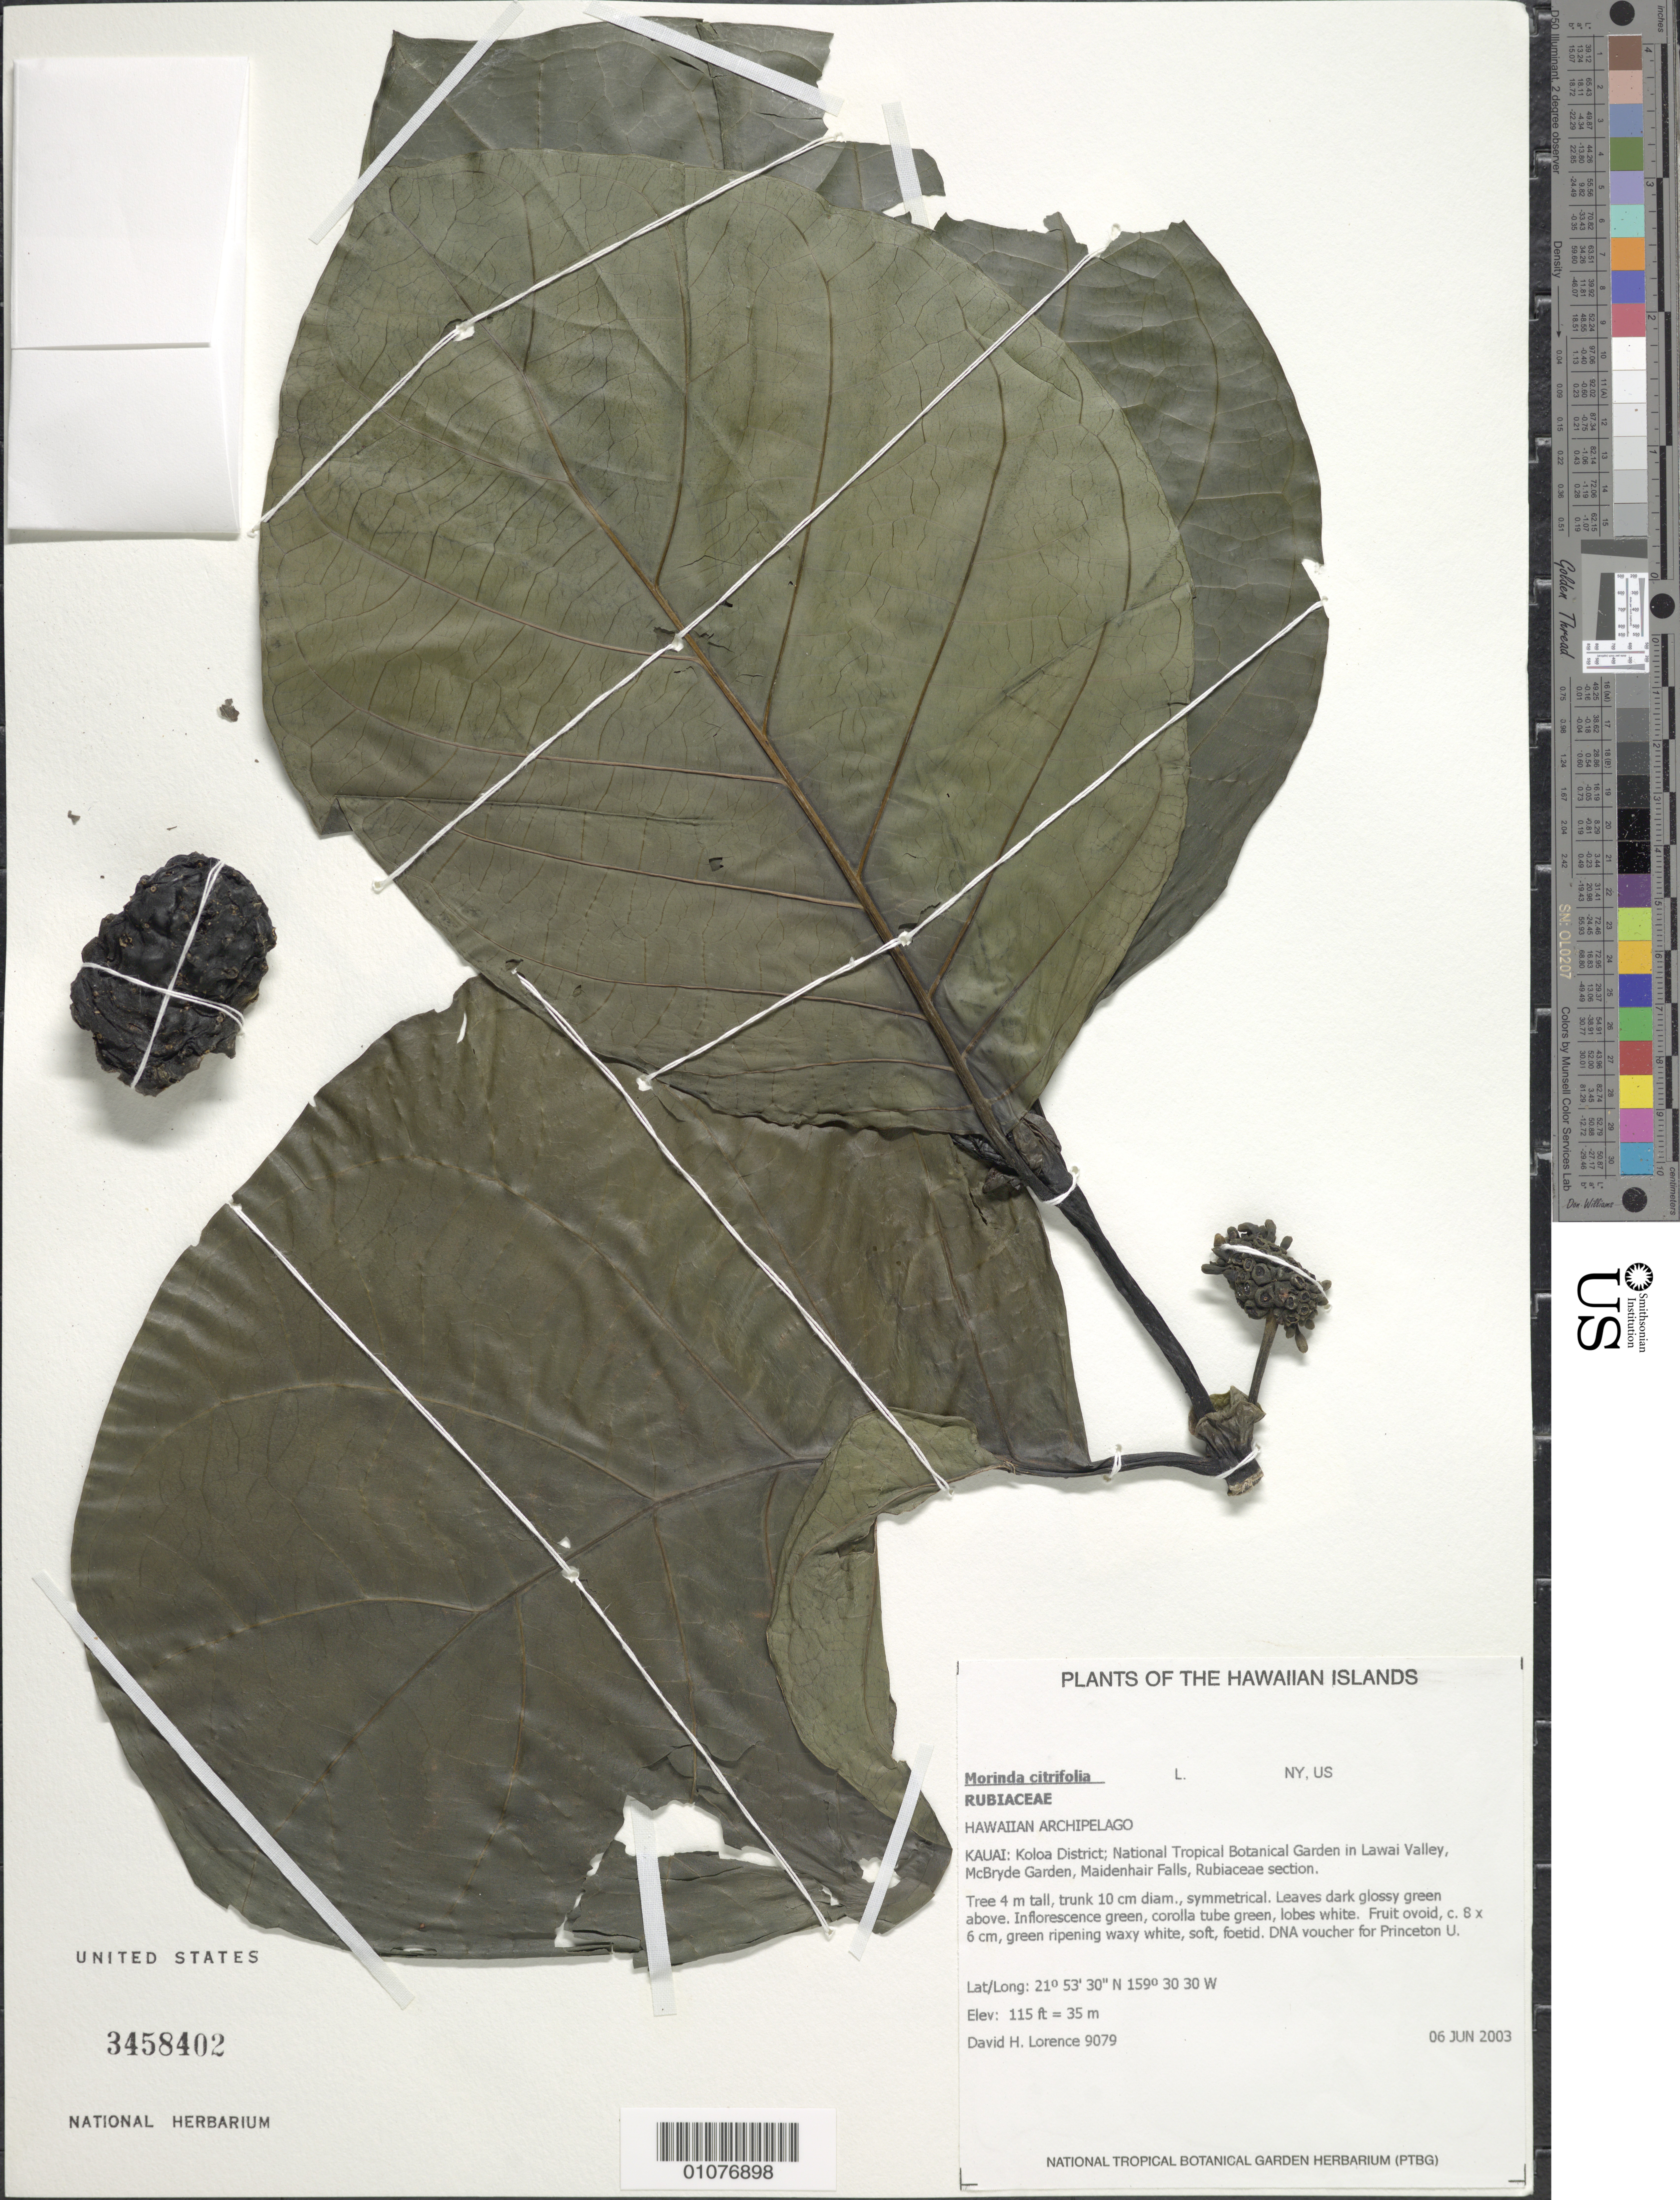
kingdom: Plantae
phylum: Tracheophyta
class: Magnoliopsida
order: Gentianales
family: Rubiaceae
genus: Morinda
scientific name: Morinda citrifolia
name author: L.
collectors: D. Lorence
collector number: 9079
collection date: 2003-06-06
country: United States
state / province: Hawaii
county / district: Kauai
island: Kaua'i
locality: Koloa District, National Tropical Botanical Garden in Lawai Valley, McBryde Garden, Maidenhair Falls, Rubiaceae section.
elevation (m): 35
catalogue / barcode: US 3458402